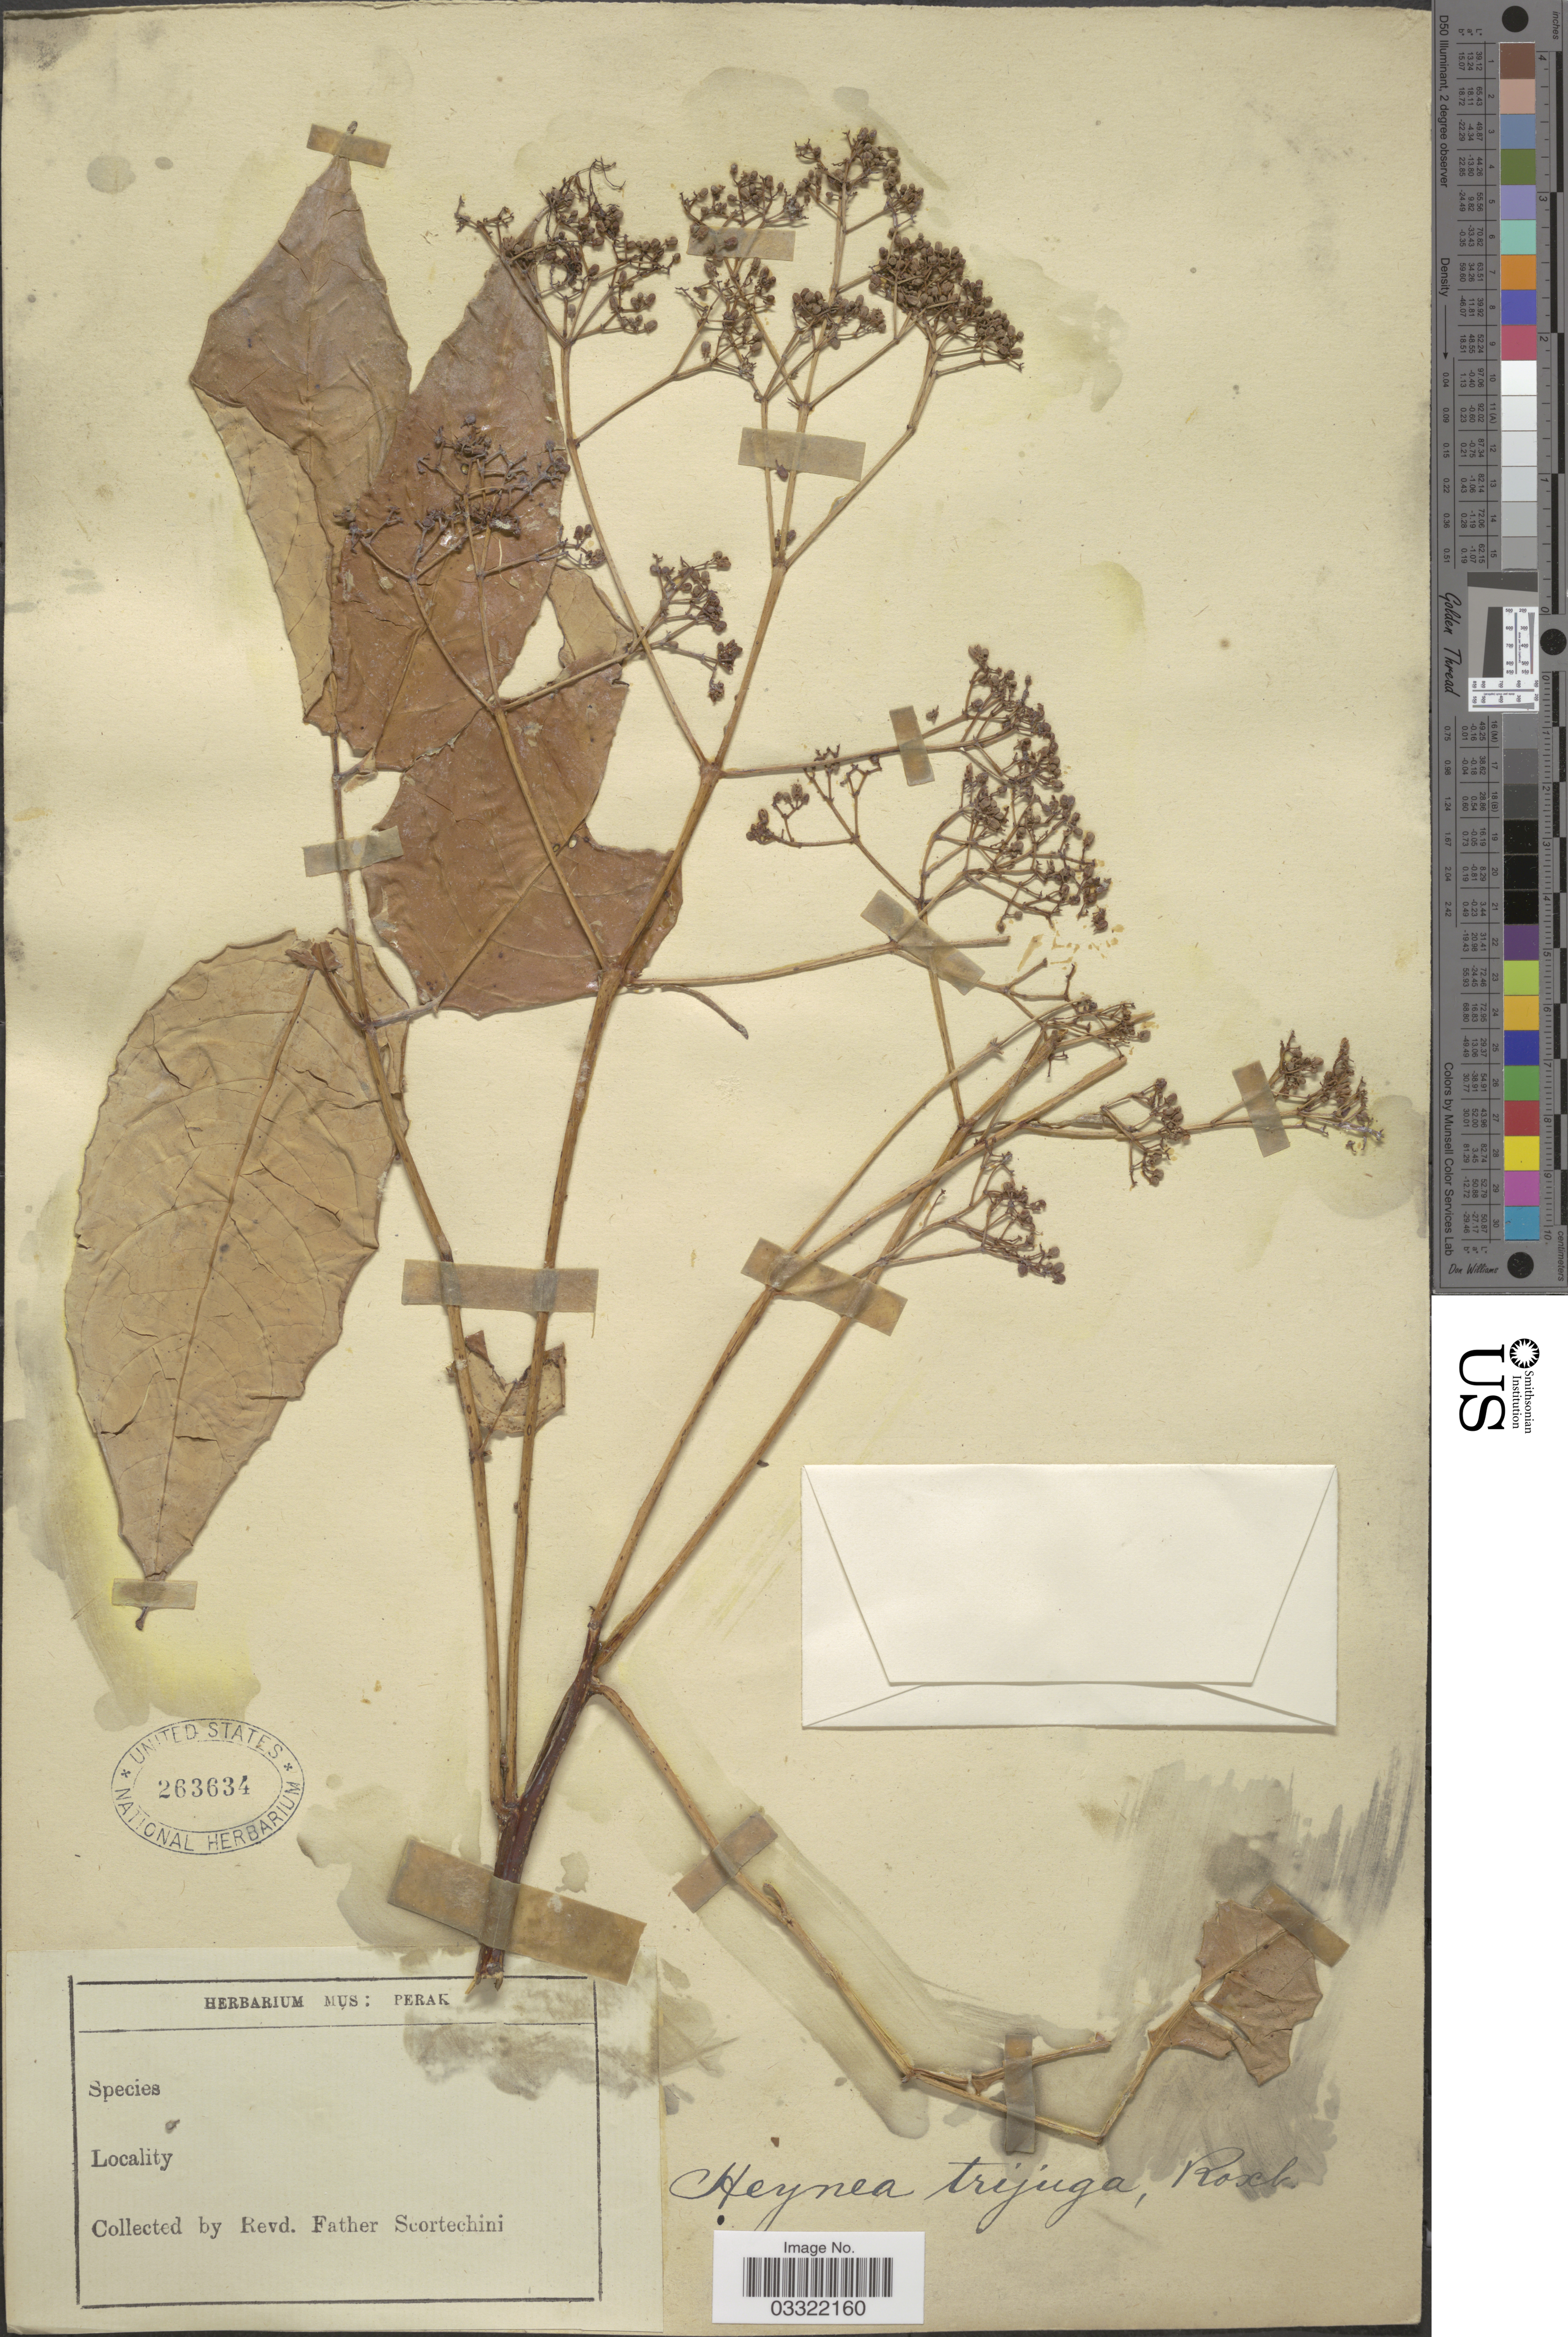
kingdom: Plantae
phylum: Tracheophyta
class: Magnoliopsida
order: Sapindales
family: Meliaceae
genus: Heynea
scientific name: Heynea trijuga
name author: Roxb.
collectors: Fr. Scortechini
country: Malaysia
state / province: Perak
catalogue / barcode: US 263634